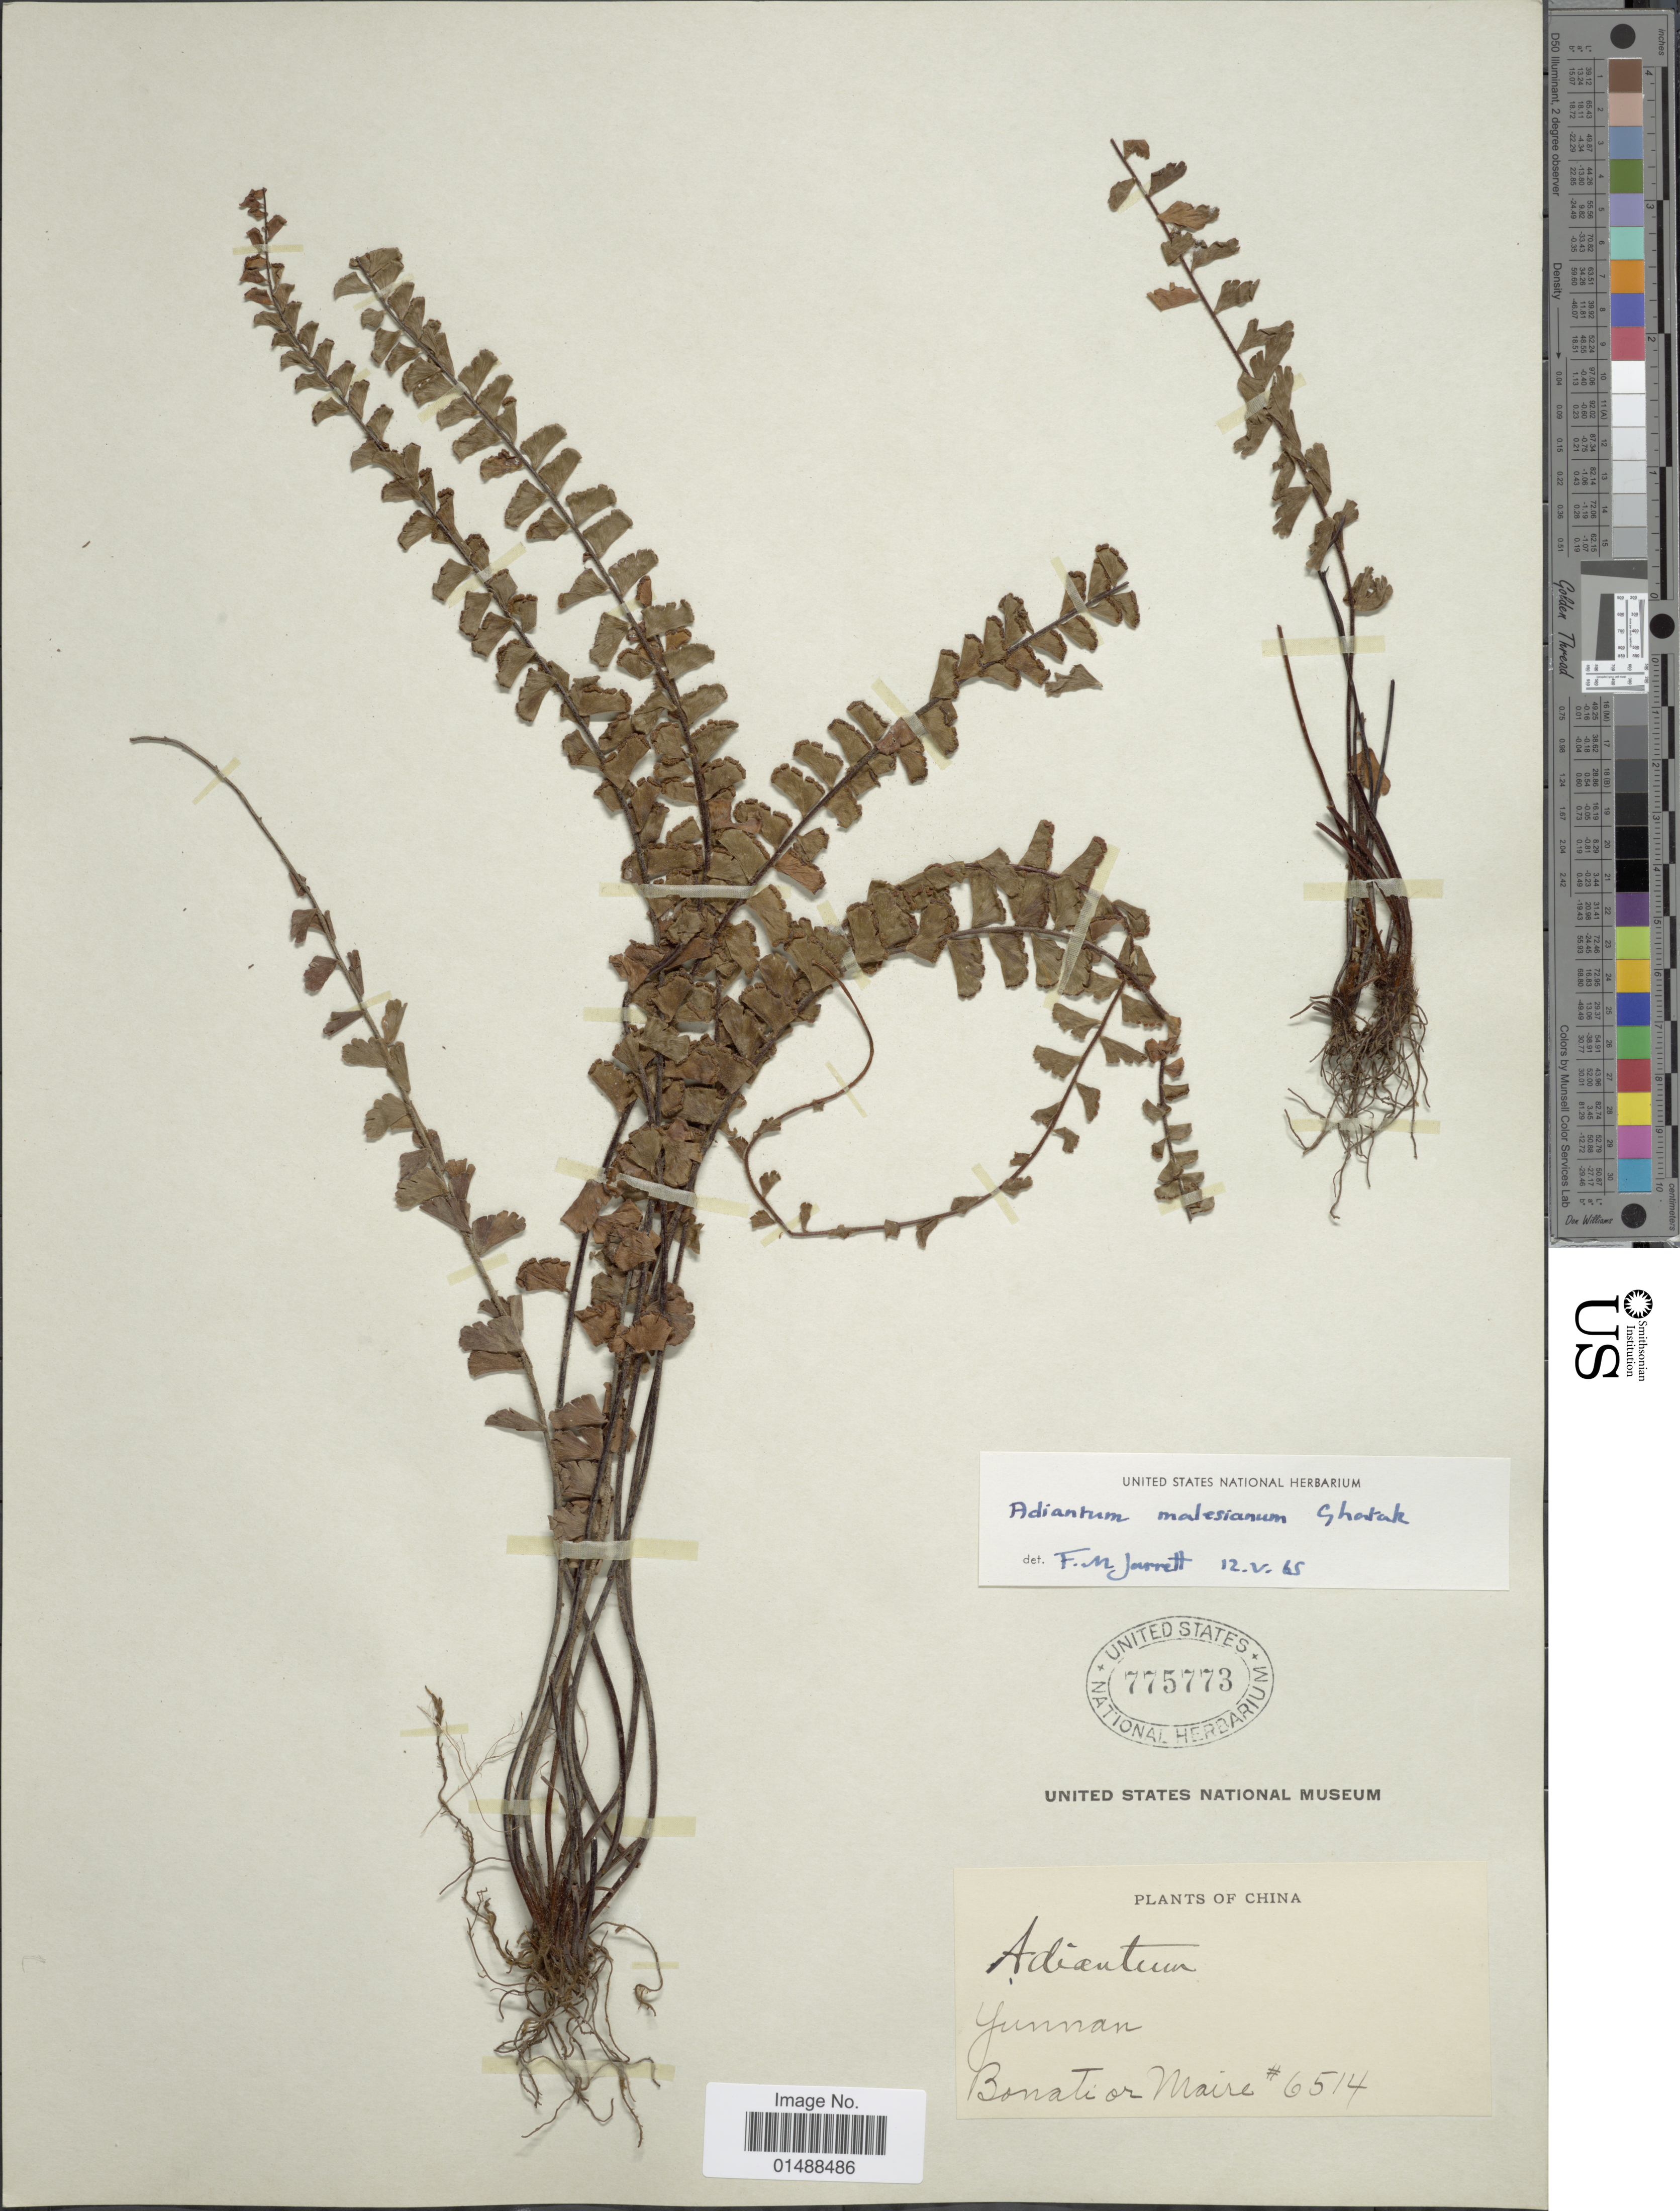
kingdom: Plantae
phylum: Tracheophyta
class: Polypodiopsida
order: Polypodiales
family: Pteridaceae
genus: Adiantum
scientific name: Adiantum malesianum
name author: J. Ghatak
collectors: B. Maire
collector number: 6514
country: China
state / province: Yunnan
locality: China, Yunnan.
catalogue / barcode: US 775773